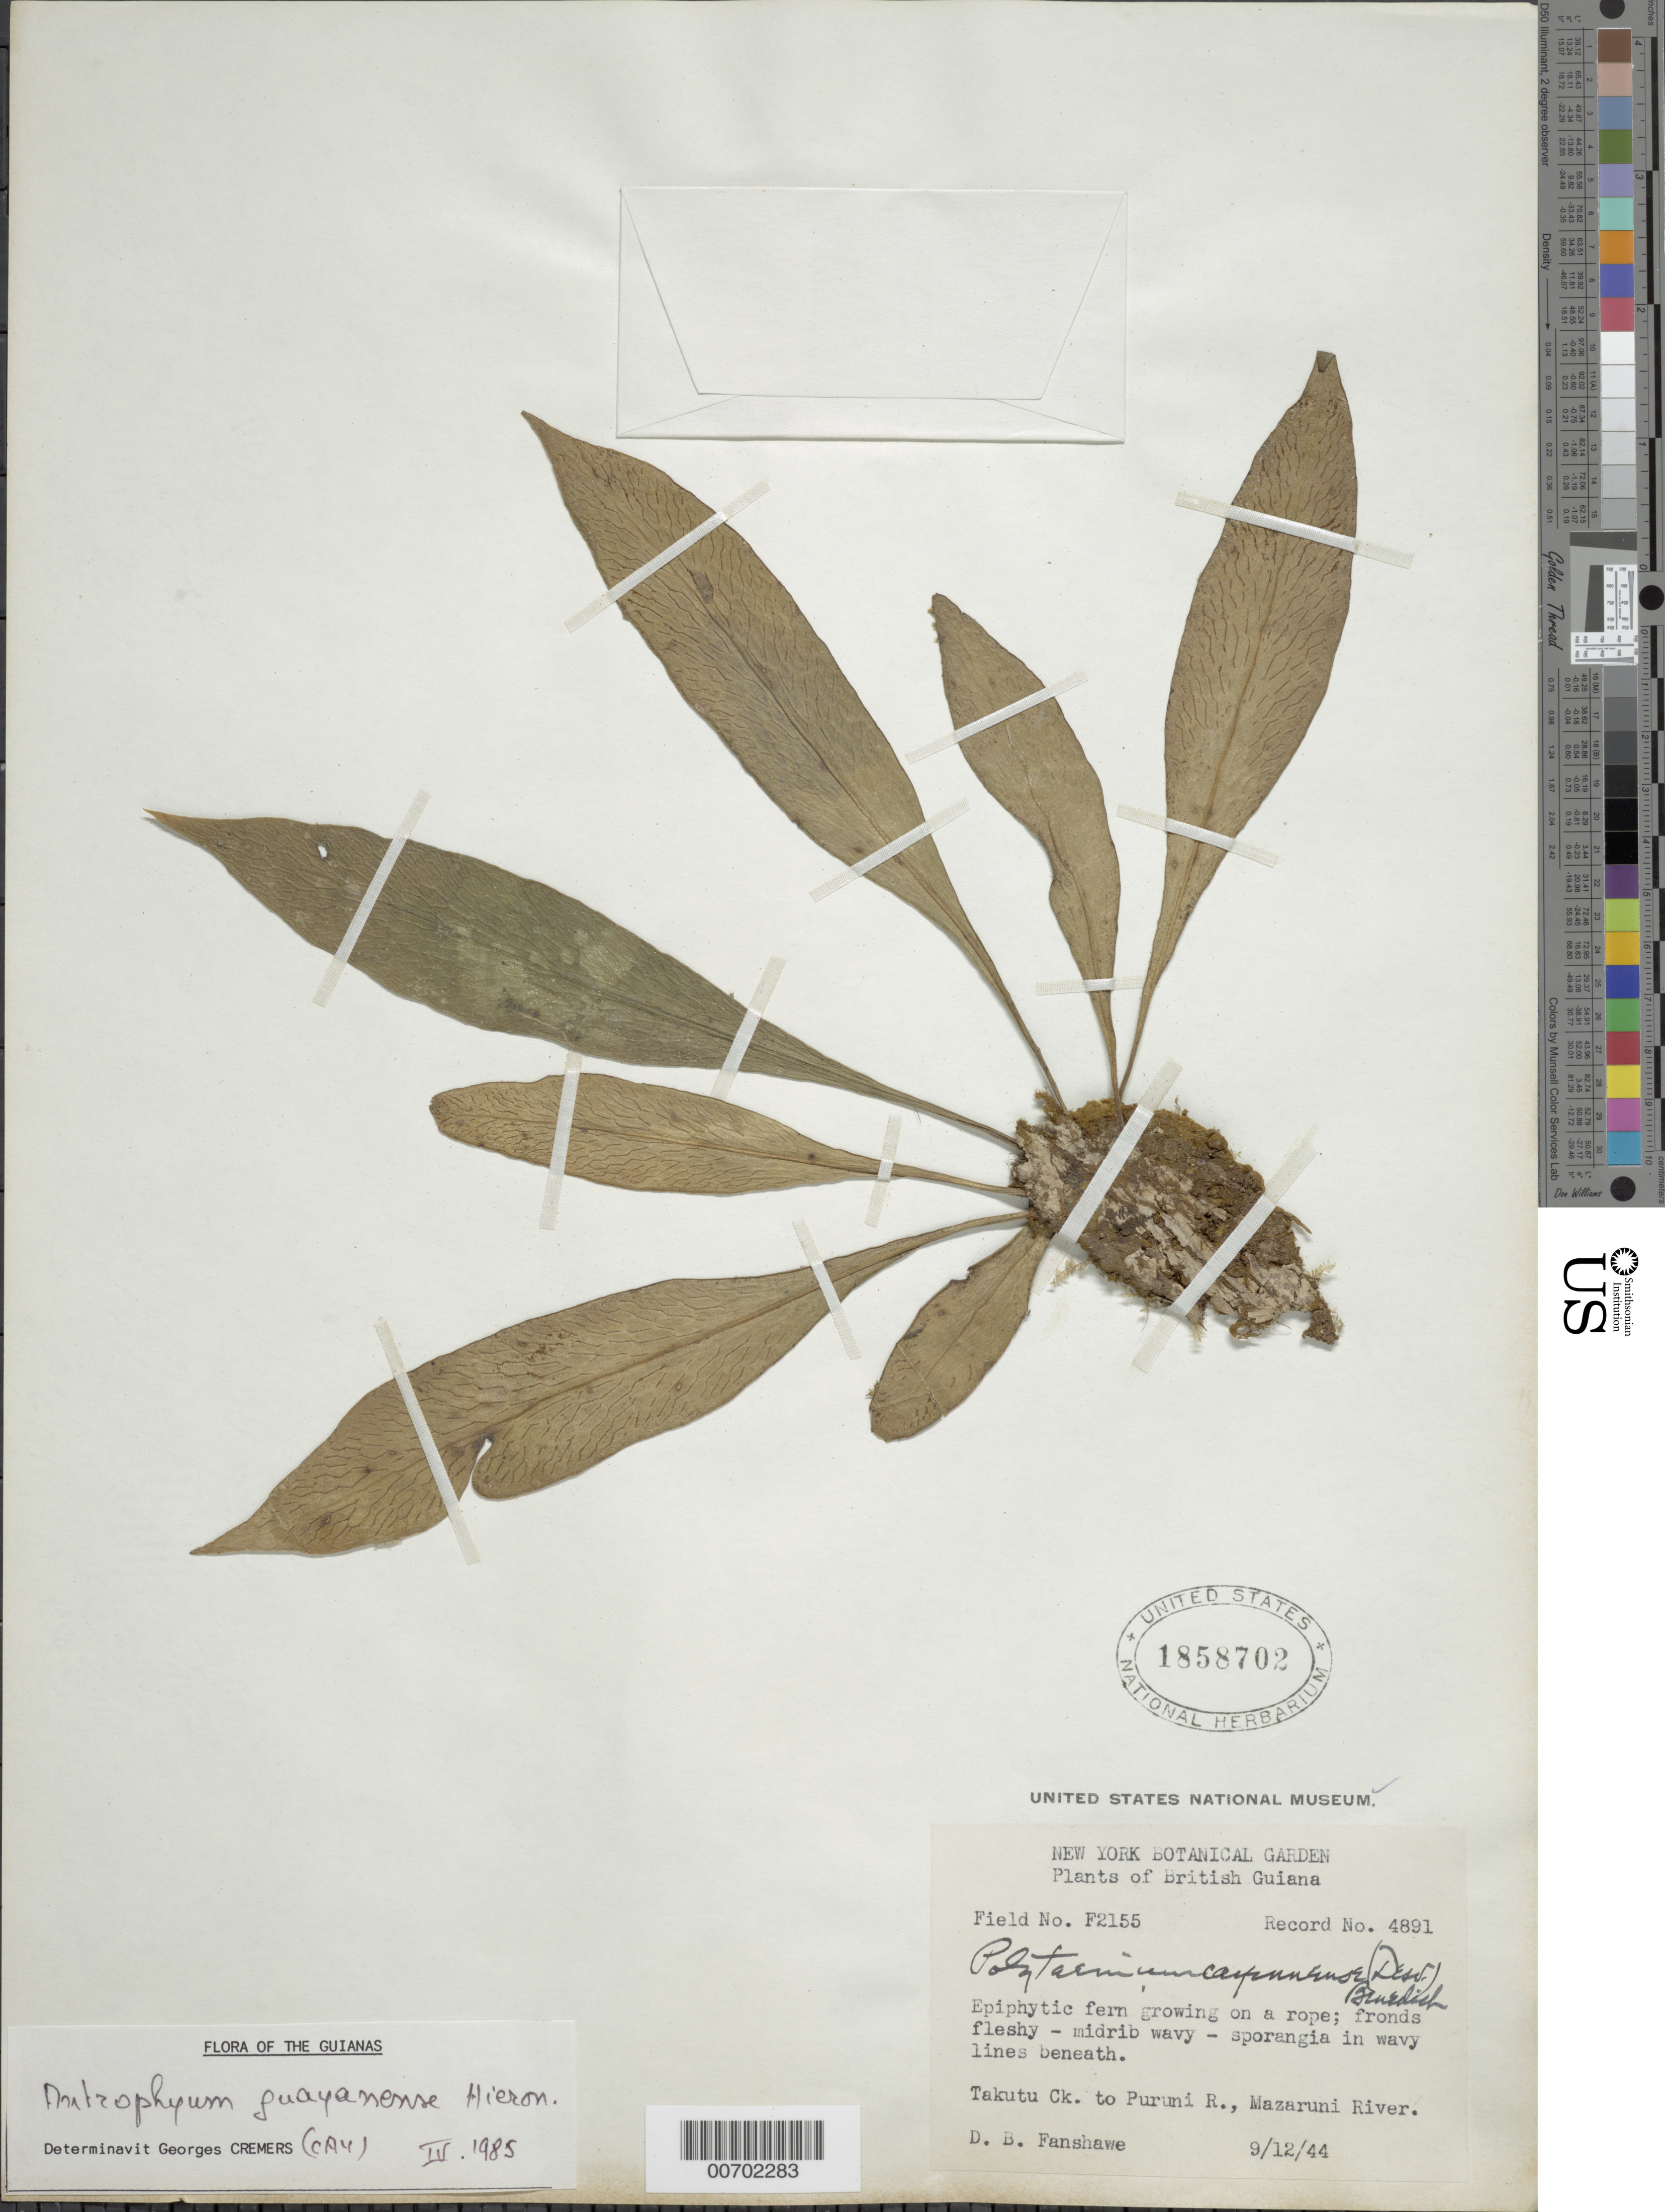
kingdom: Plantae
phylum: Tracheophyta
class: Polypodiopsida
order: Polypodiales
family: Pteridaceae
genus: Polytaenium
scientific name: Polytaenium guayanense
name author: (Hieron.) Alston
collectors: D. B. Fanshawe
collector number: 4891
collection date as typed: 9-Dec-44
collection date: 1944-12-09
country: Guyana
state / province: U. Takutu-U. Essequibo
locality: Takutu Creek to Puruni River, Mazaruni River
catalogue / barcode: US 1858702